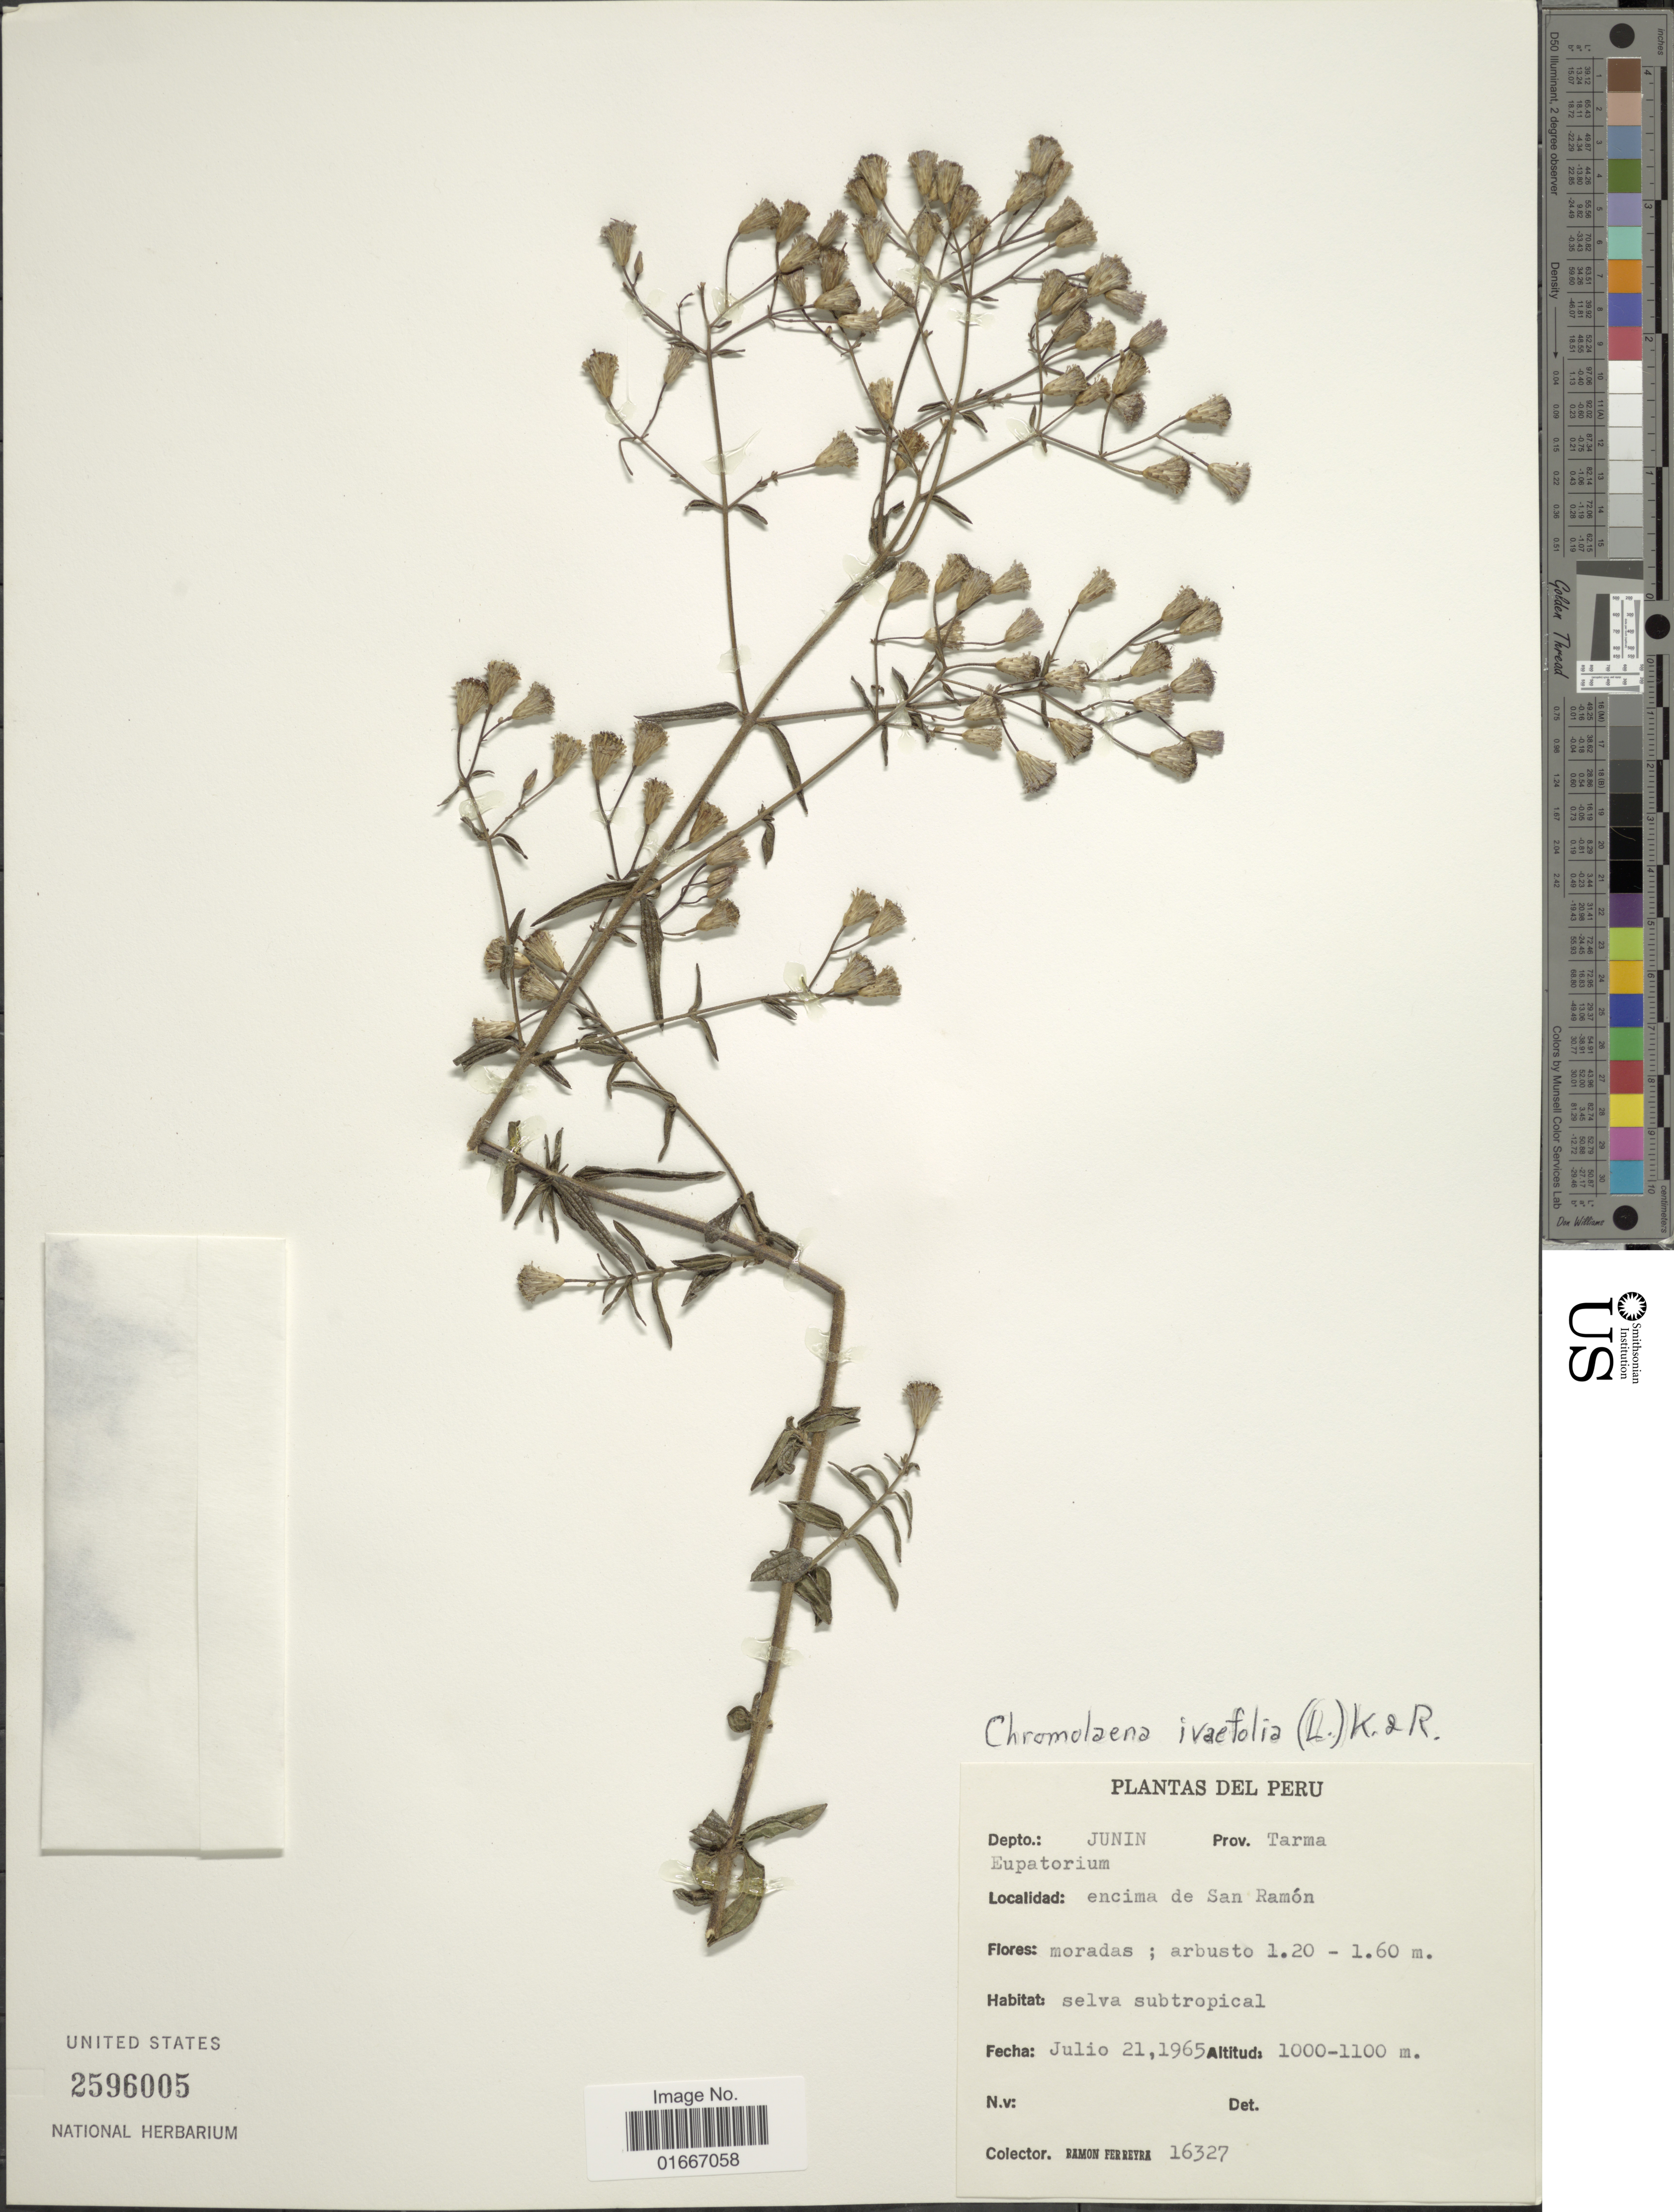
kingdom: Plantae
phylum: Tracheophyta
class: Magnoliopsida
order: Asterales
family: Asteraceae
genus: Chromolaena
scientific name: Chromolaena ivaefolia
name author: (L.) R.M. King & H. Rob.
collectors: R. A. Ferreyra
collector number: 16327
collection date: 1965-07-21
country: Peru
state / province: Junín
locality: Peru. Depto.: Junin Prov. Tarma. encima de San Ramon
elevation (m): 1000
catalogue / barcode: US 2596005